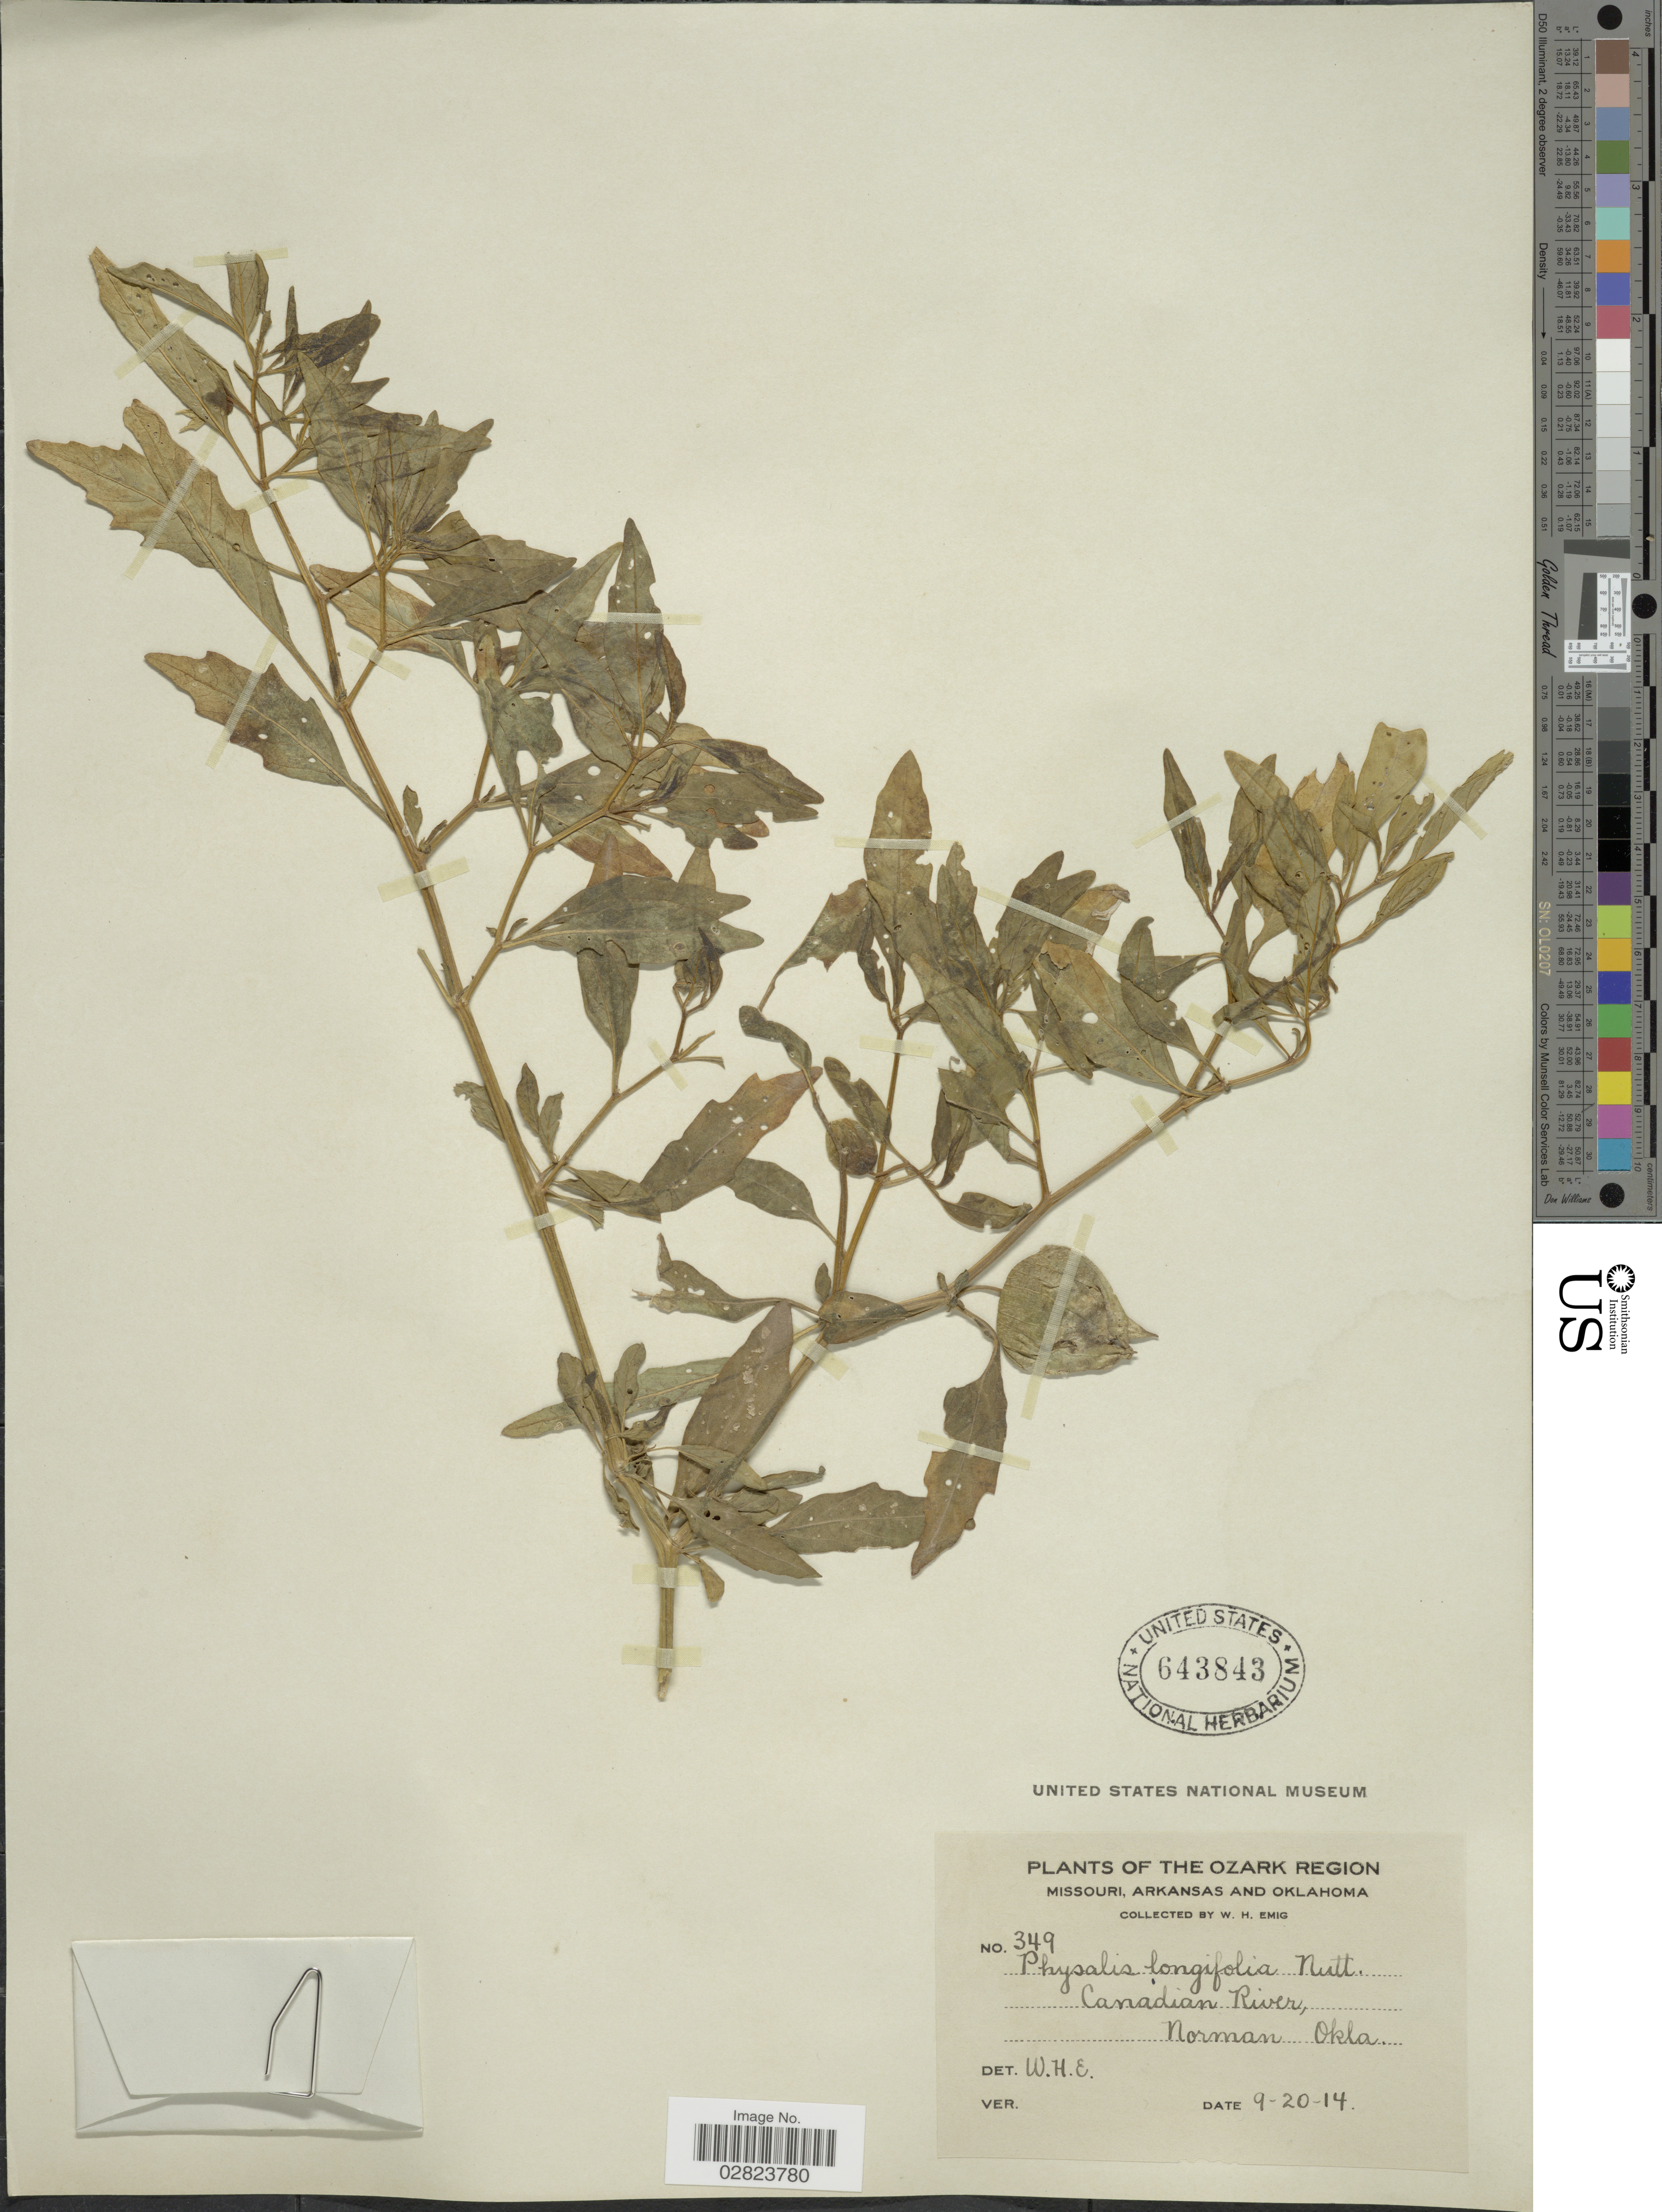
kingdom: Plantae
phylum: Tracheophyta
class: Magnoliopsida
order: Solanales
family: Solanaceae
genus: Physalis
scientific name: Physalis longifolia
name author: Nutt.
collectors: W. H. Emig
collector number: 349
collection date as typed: Transcribed d/m/y: 20/9/14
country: United States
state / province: Oklahoma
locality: The Ozark Region. Canadian River, Norman.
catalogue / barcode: US 643843